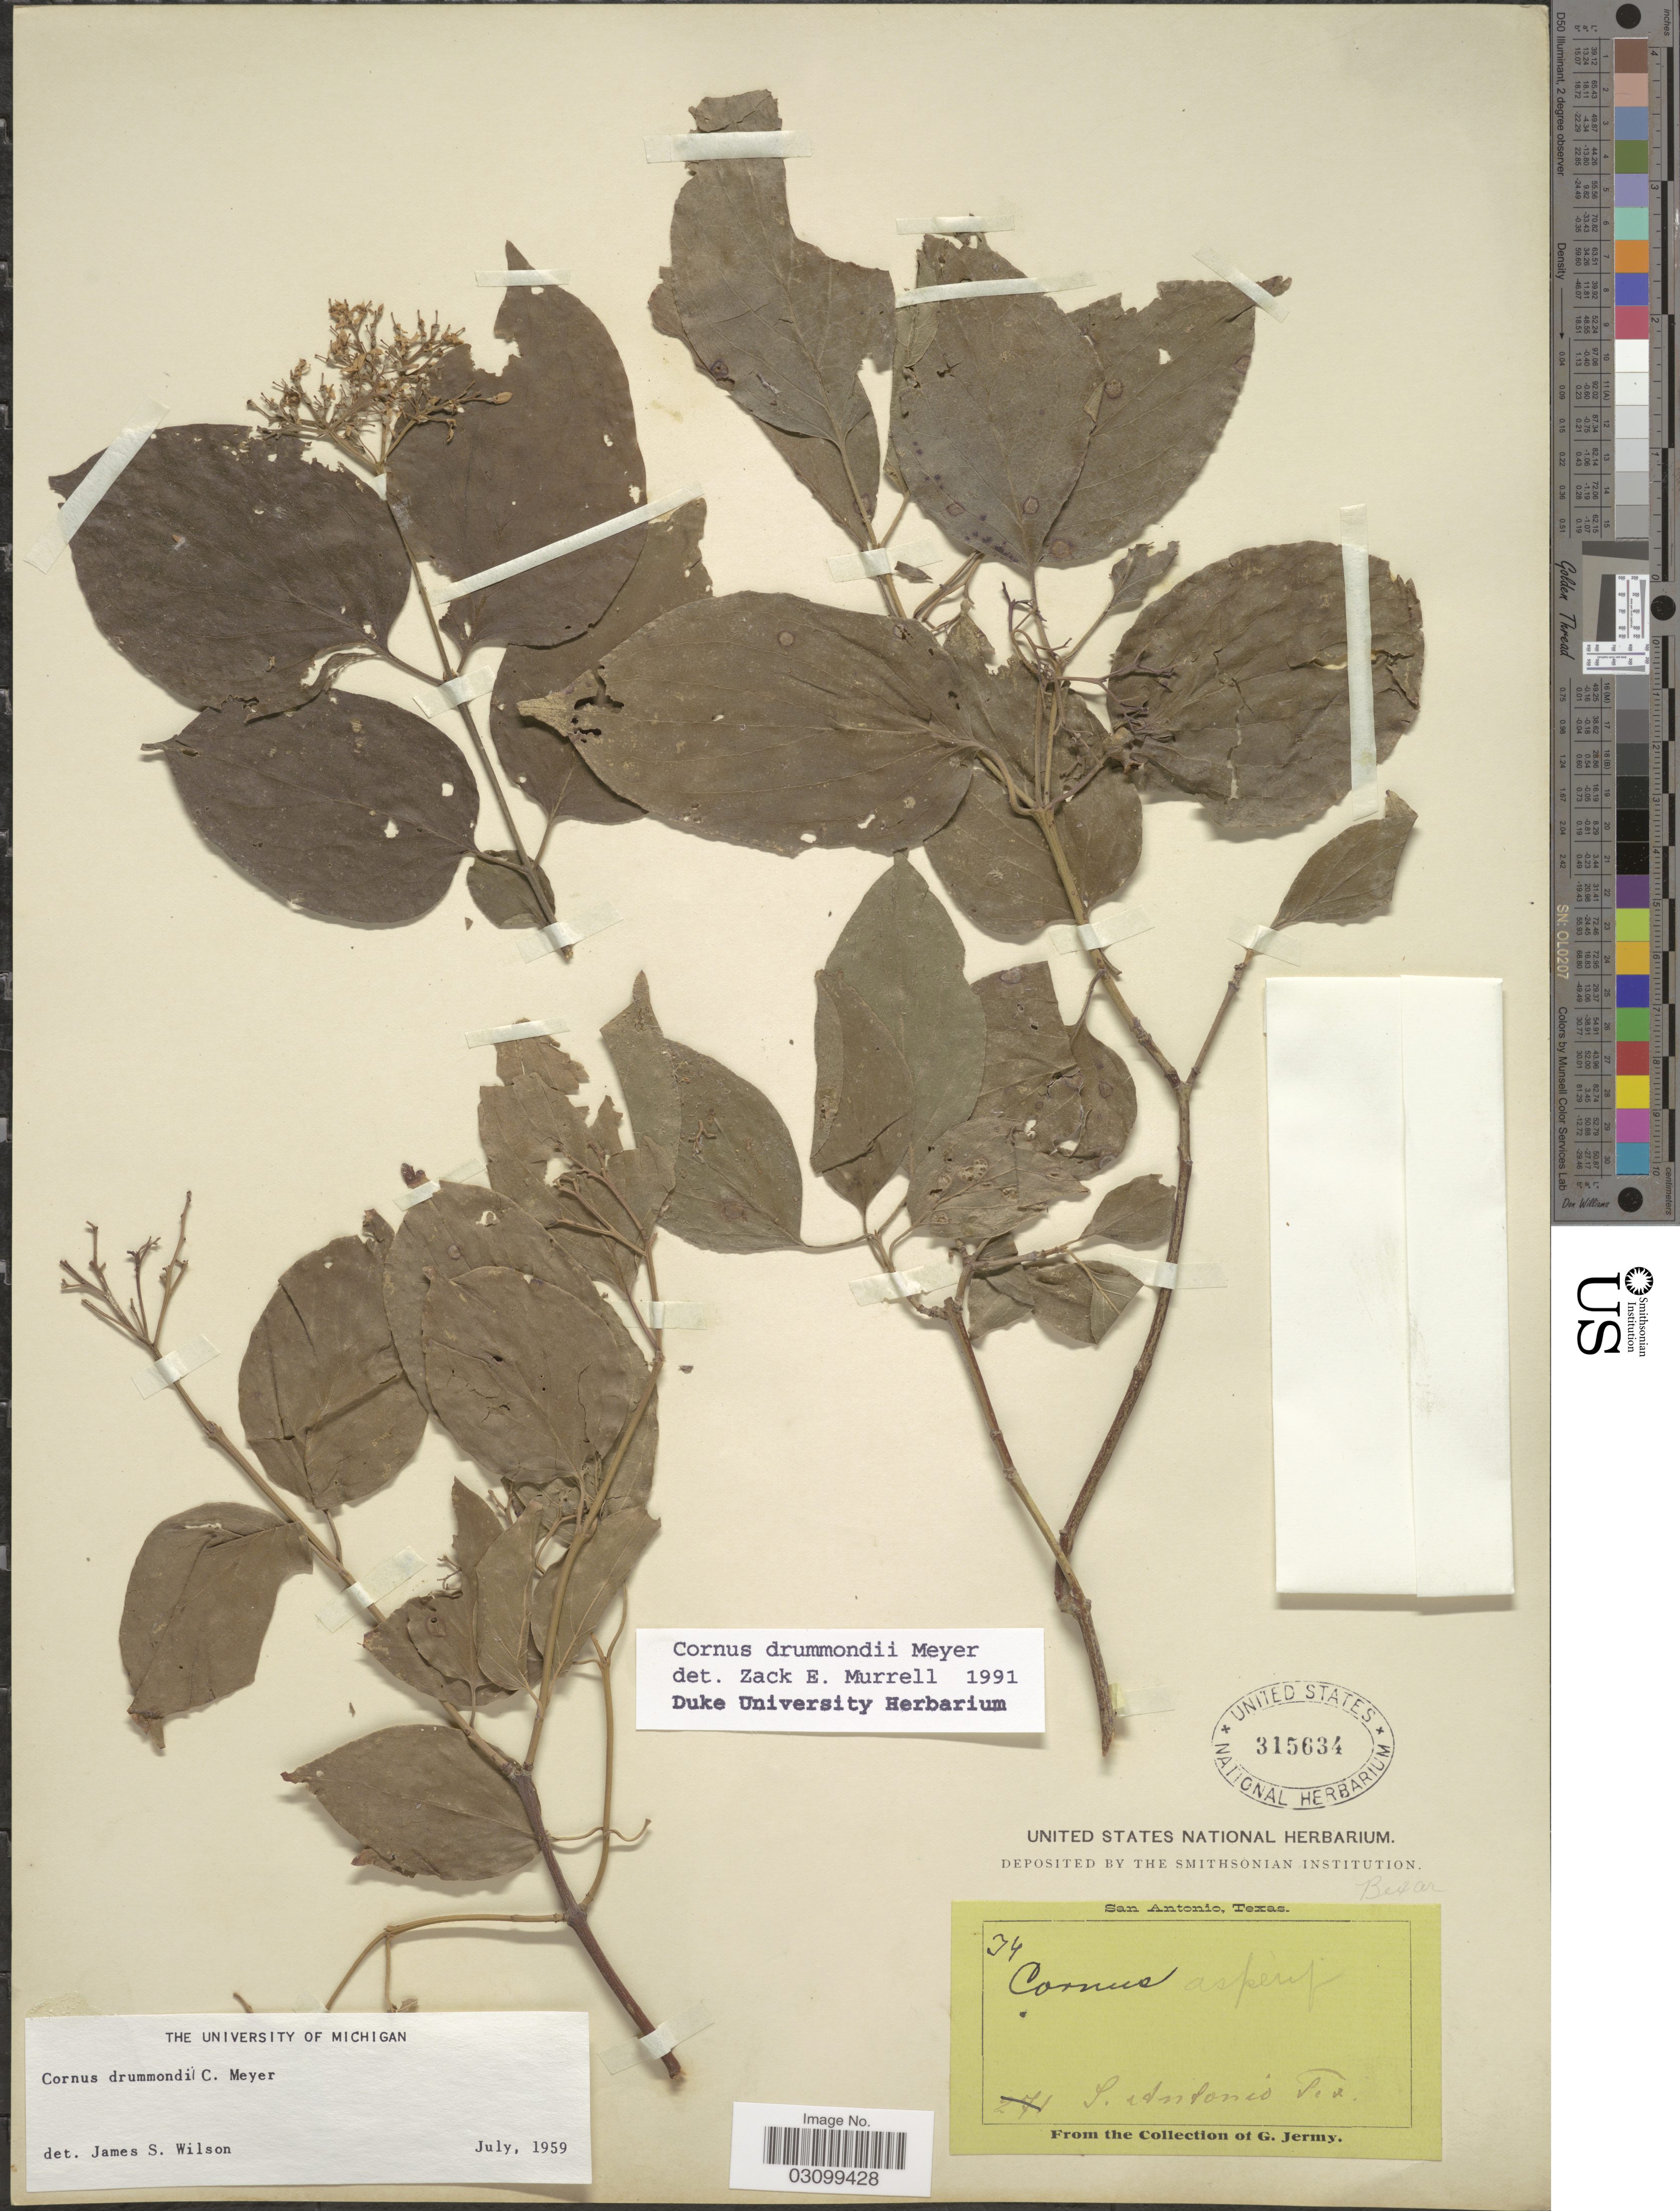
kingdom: Plantae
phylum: Tracheophyta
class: Magnoliopsida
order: Cornales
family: Cornaceae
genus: Cornus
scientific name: Cornus drummondii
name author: C.A. Mey.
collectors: G. Jermy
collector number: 34*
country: United States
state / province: Texas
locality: S. Antonio. Bexar.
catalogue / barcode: US 315634